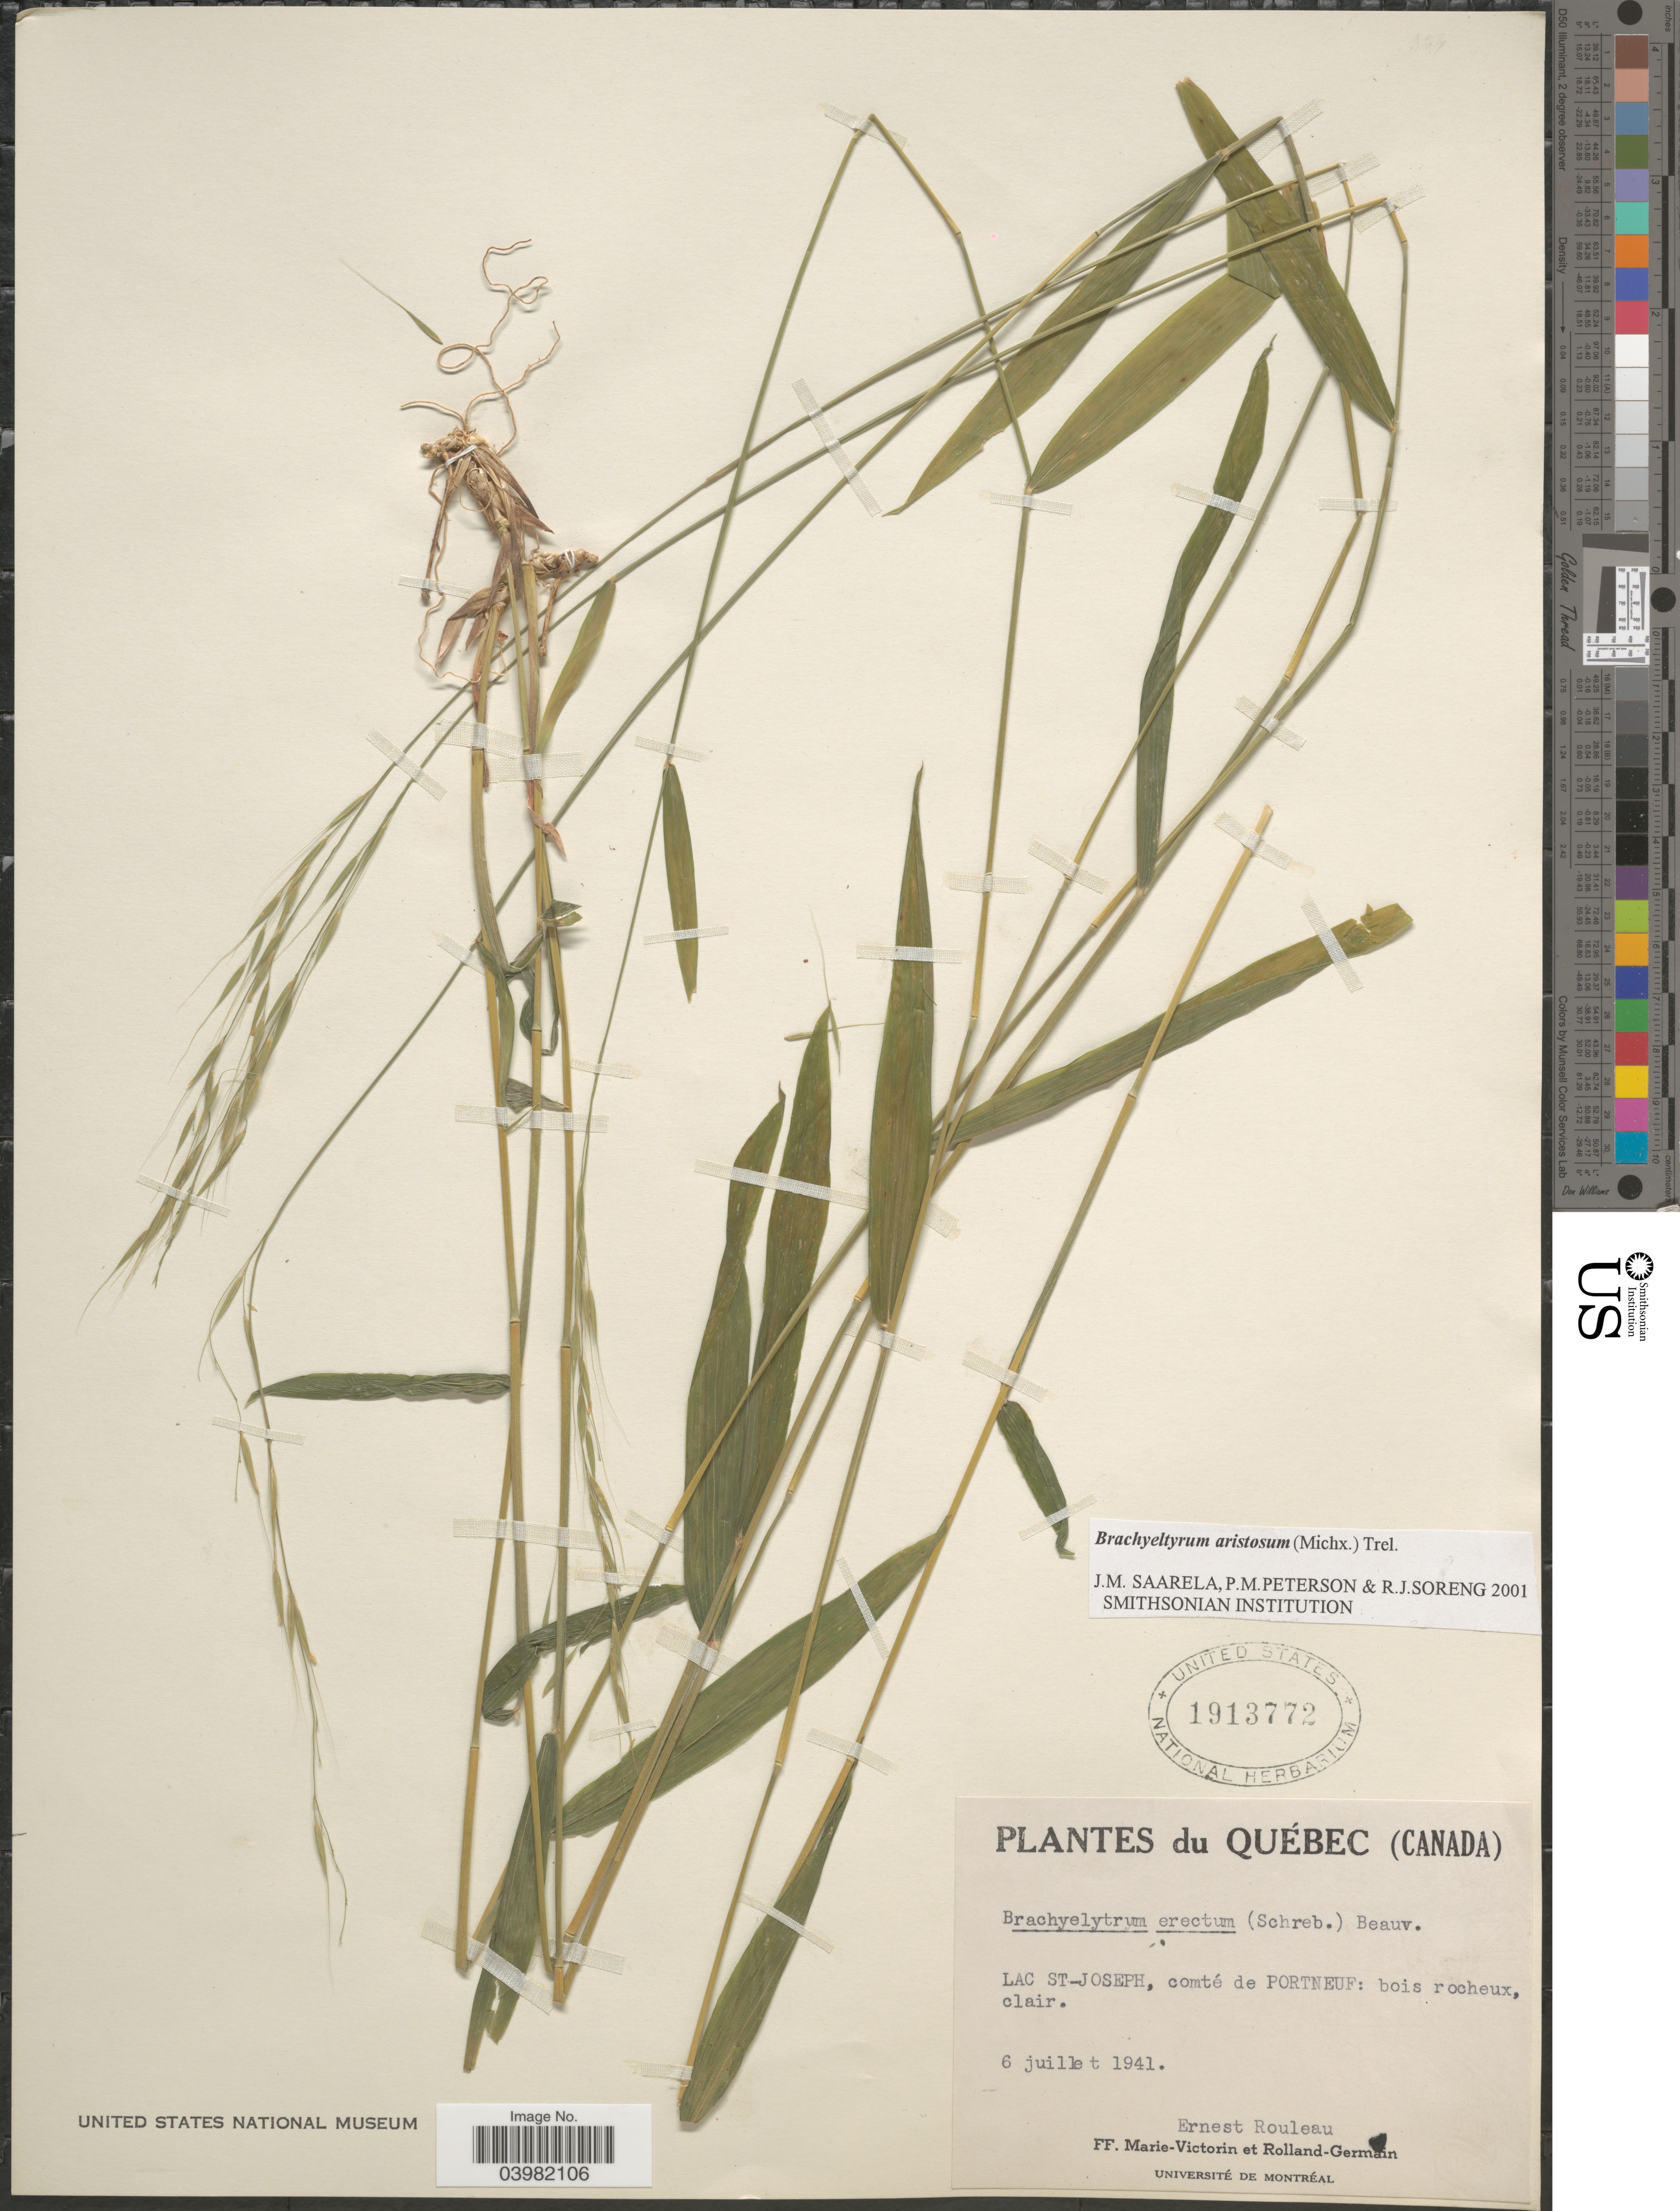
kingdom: Plantae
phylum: Tracheophyta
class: Liliopsida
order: Poales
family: Poaceae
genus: Brachyelytrum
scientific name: Brachyelytrum aristosum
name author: (Michx.) P. Beauv. ex Trel.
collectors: J. Rouleau, F. Marie-Victorin & Rolland-Germain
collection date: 1941-07-06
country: Canada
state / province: Quebec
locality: Lac St-Joseph, comté de Portneuf.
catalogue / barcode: US 1913772